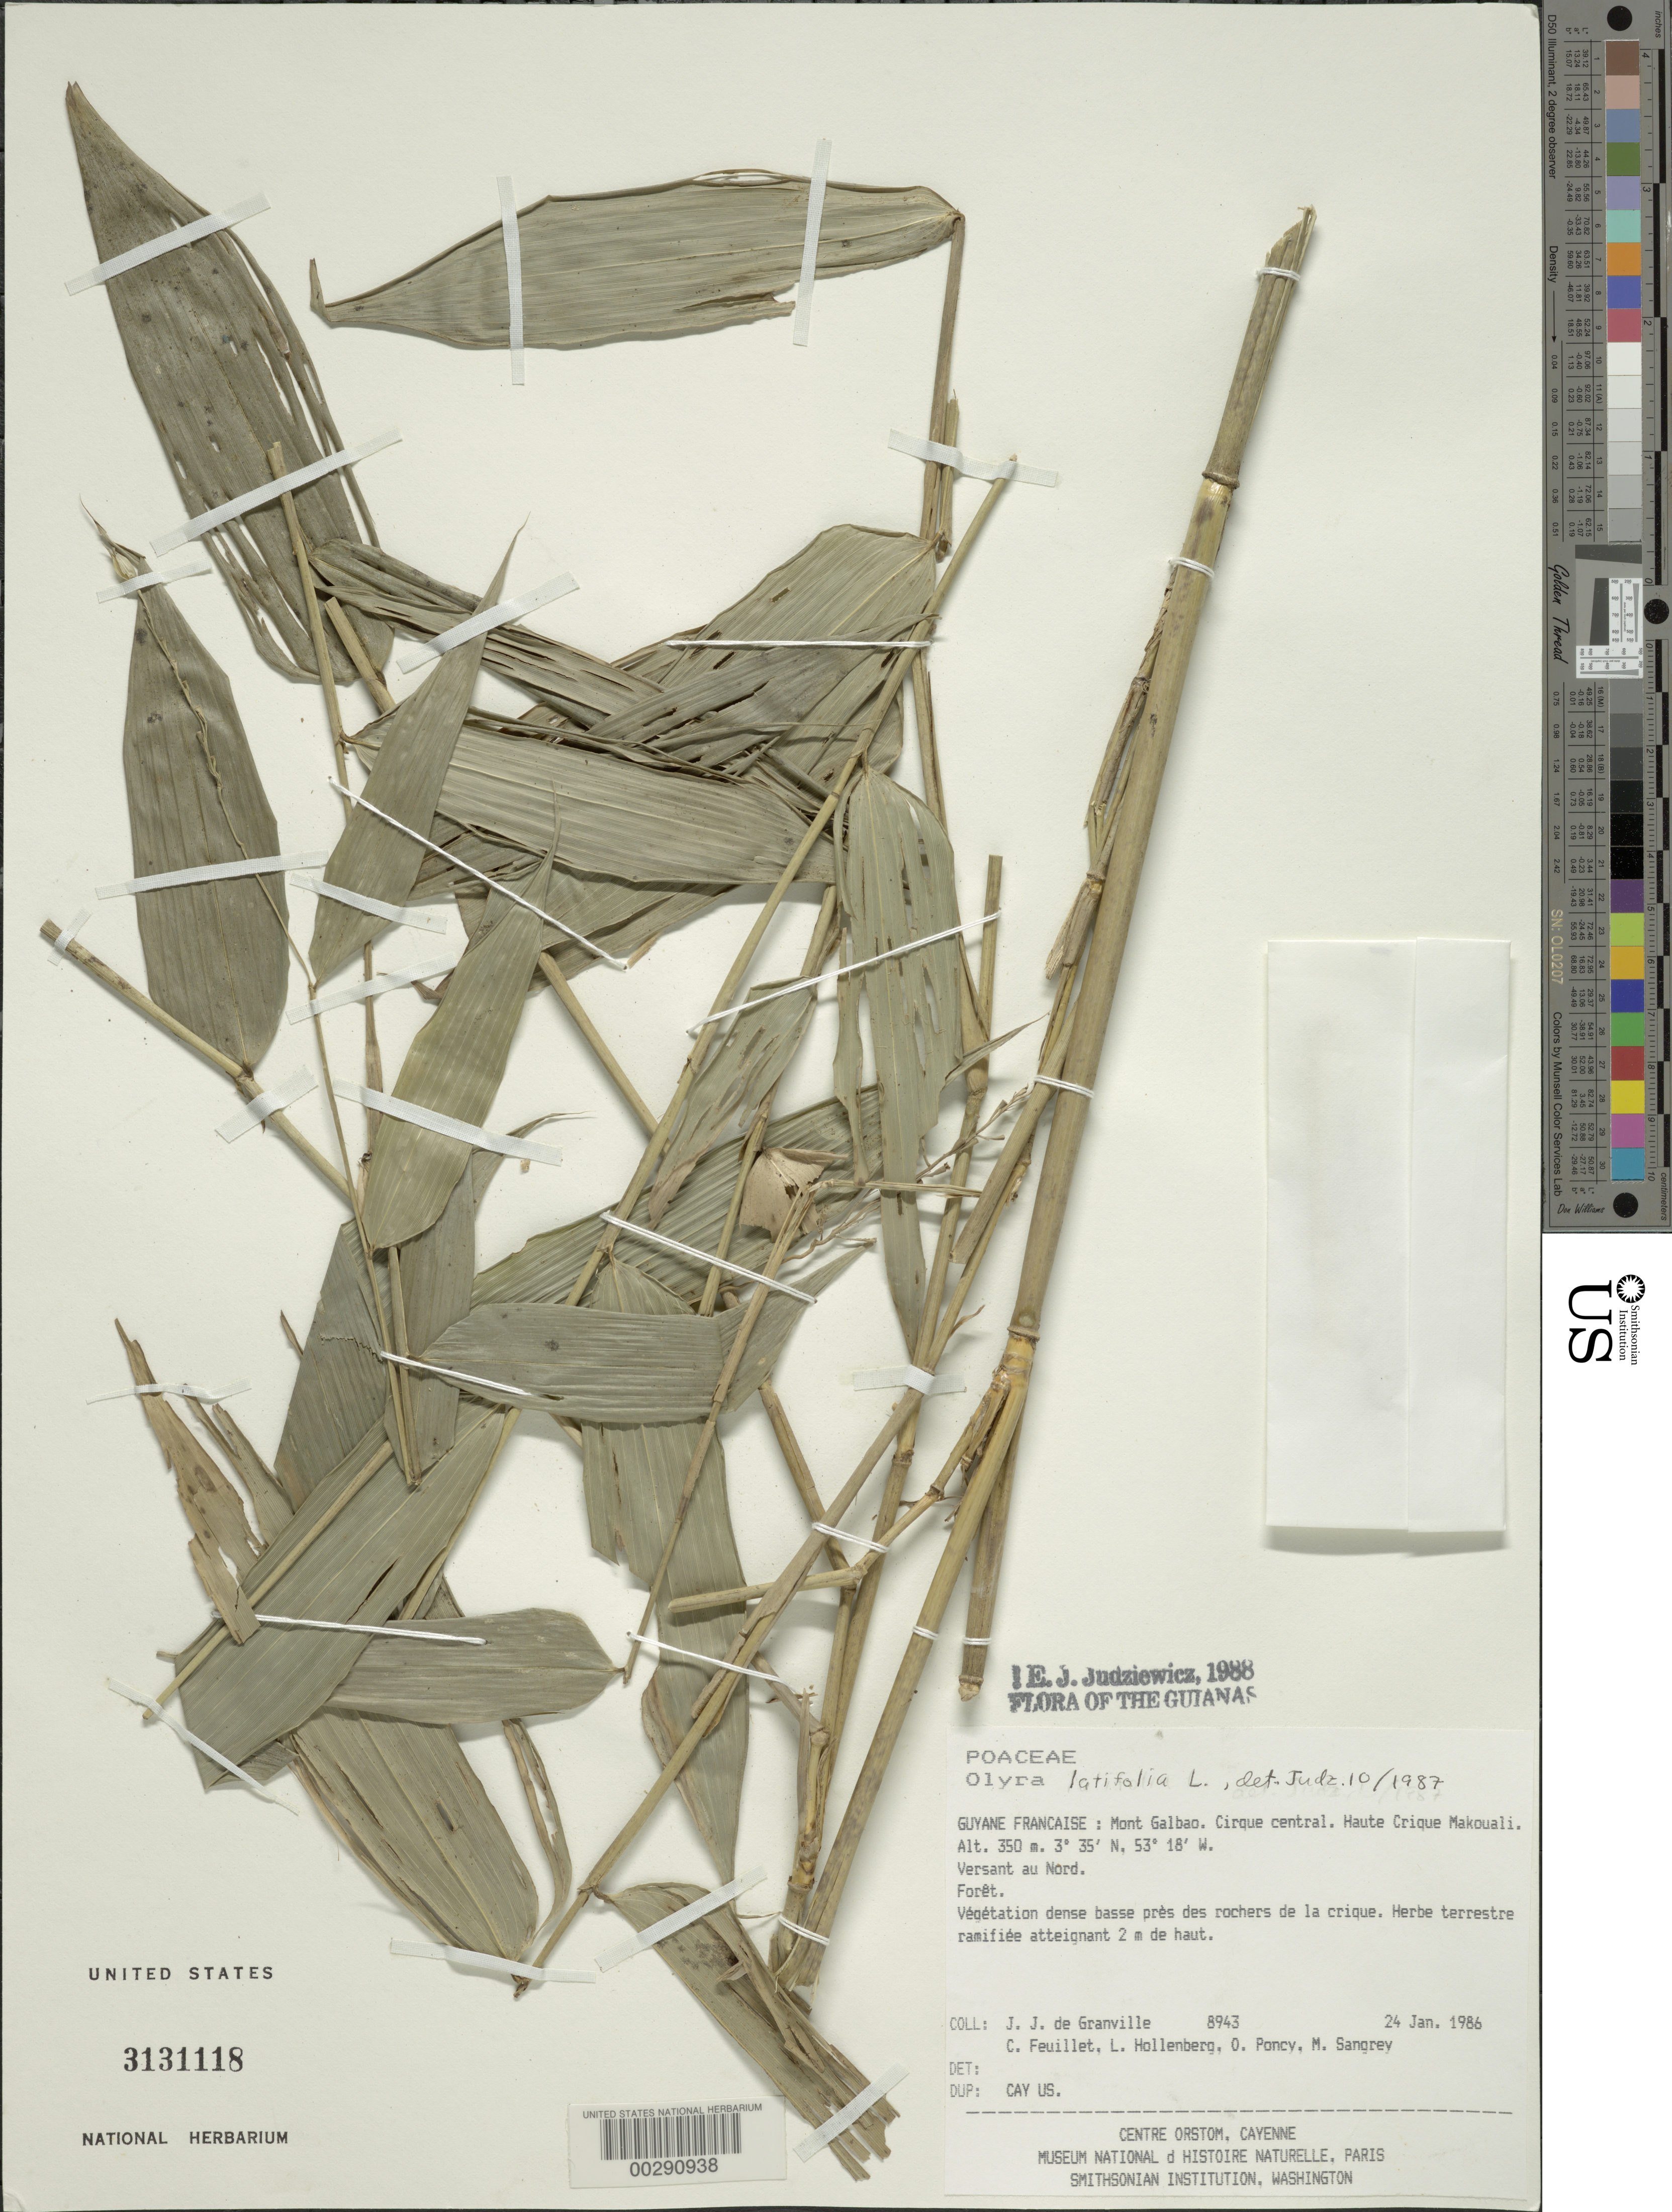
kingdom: Plantae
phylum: Tracheophyta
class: Liliopsida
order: Poales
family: Poaceae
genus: Olyra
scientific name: Olyra latifolia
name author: L.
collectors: J.-J. de Granville, C. Feuillet, L. Hollenberg, O. Poncy & M. S. Sangrey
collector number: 8943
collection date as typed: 24 Jan 1986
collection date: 1986-01-24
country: French Guiana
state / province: Cayenne / Saint-Laurent-du-Maroni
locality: Mont galbao; central creek; summit of makouali creek; n slope. [in former inini arrondissement.]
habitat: Forest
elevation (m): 350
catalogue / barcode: US 3131118